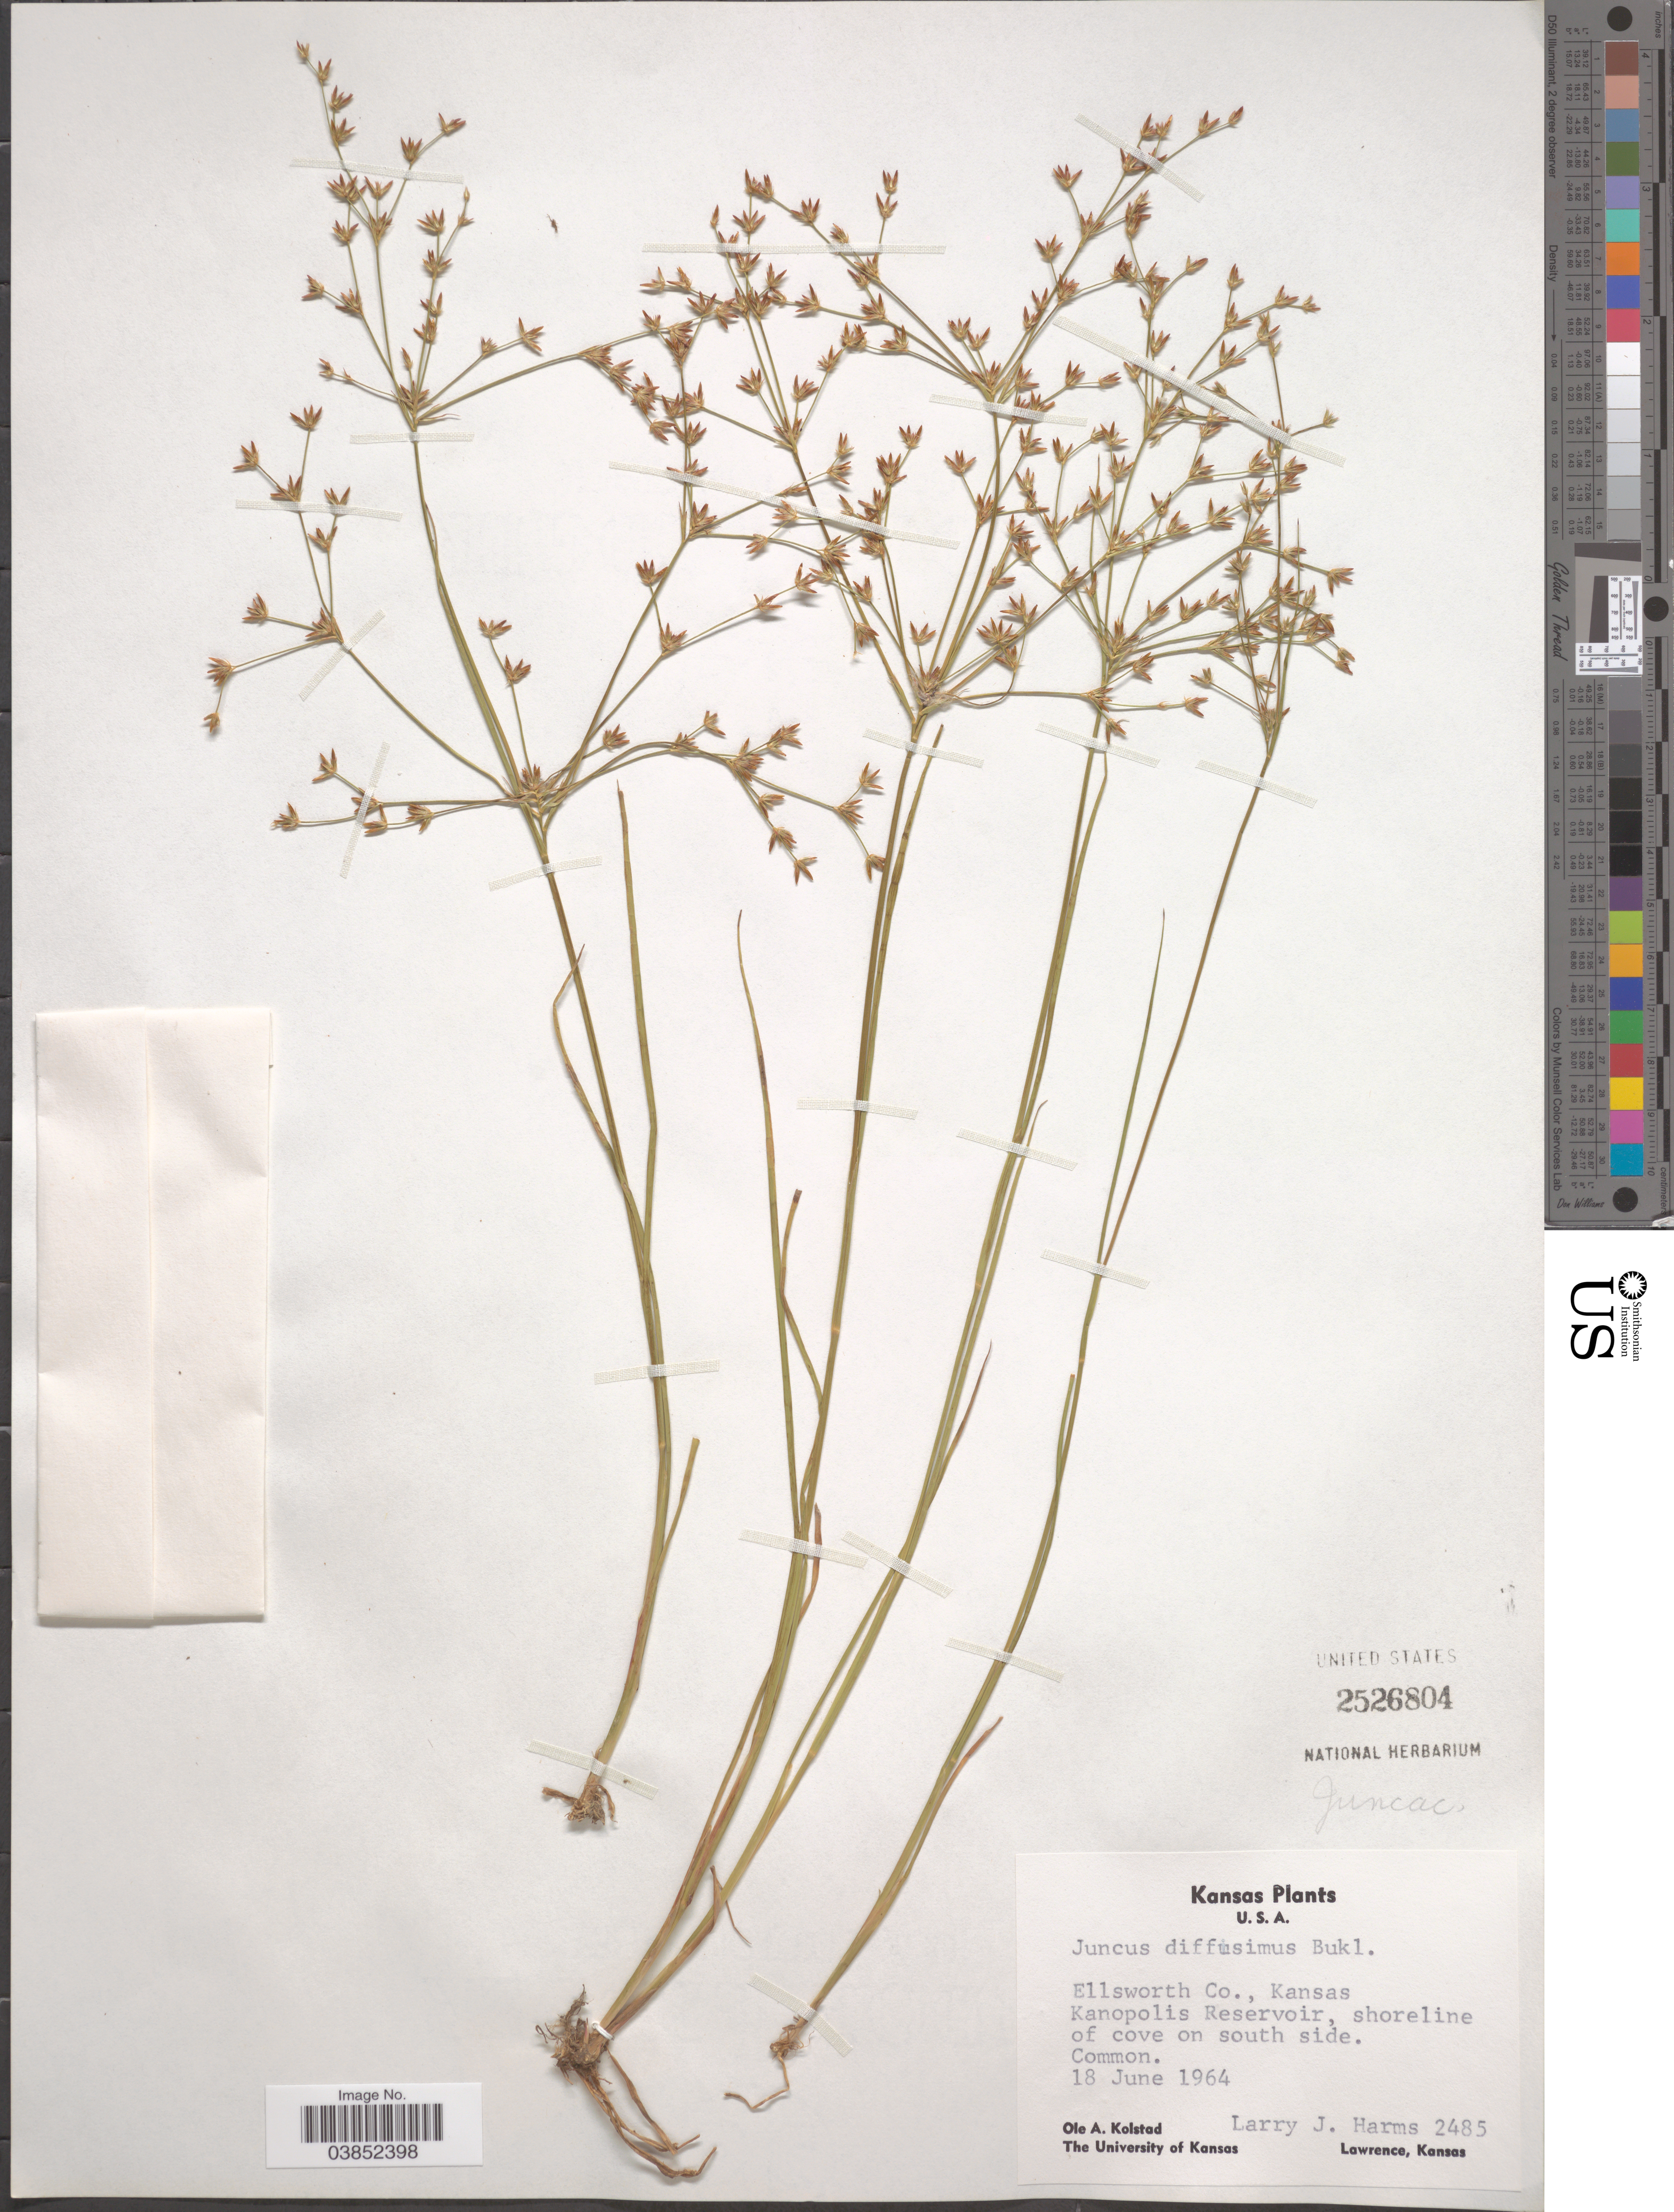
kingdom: Plantae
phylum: Tracheophyta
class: Liliopsida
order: Poales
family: Juncaceae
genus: Juncus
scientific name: Juncus diffusissimus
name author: Buckley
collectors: O. Kolstad & L. Harms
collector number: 2485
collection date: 1964-06-18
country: United States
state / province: Kansas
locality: Ellsworth Co. Kanopolis Reservoir, shoreline of cove on south side.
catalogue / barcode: US 2526804